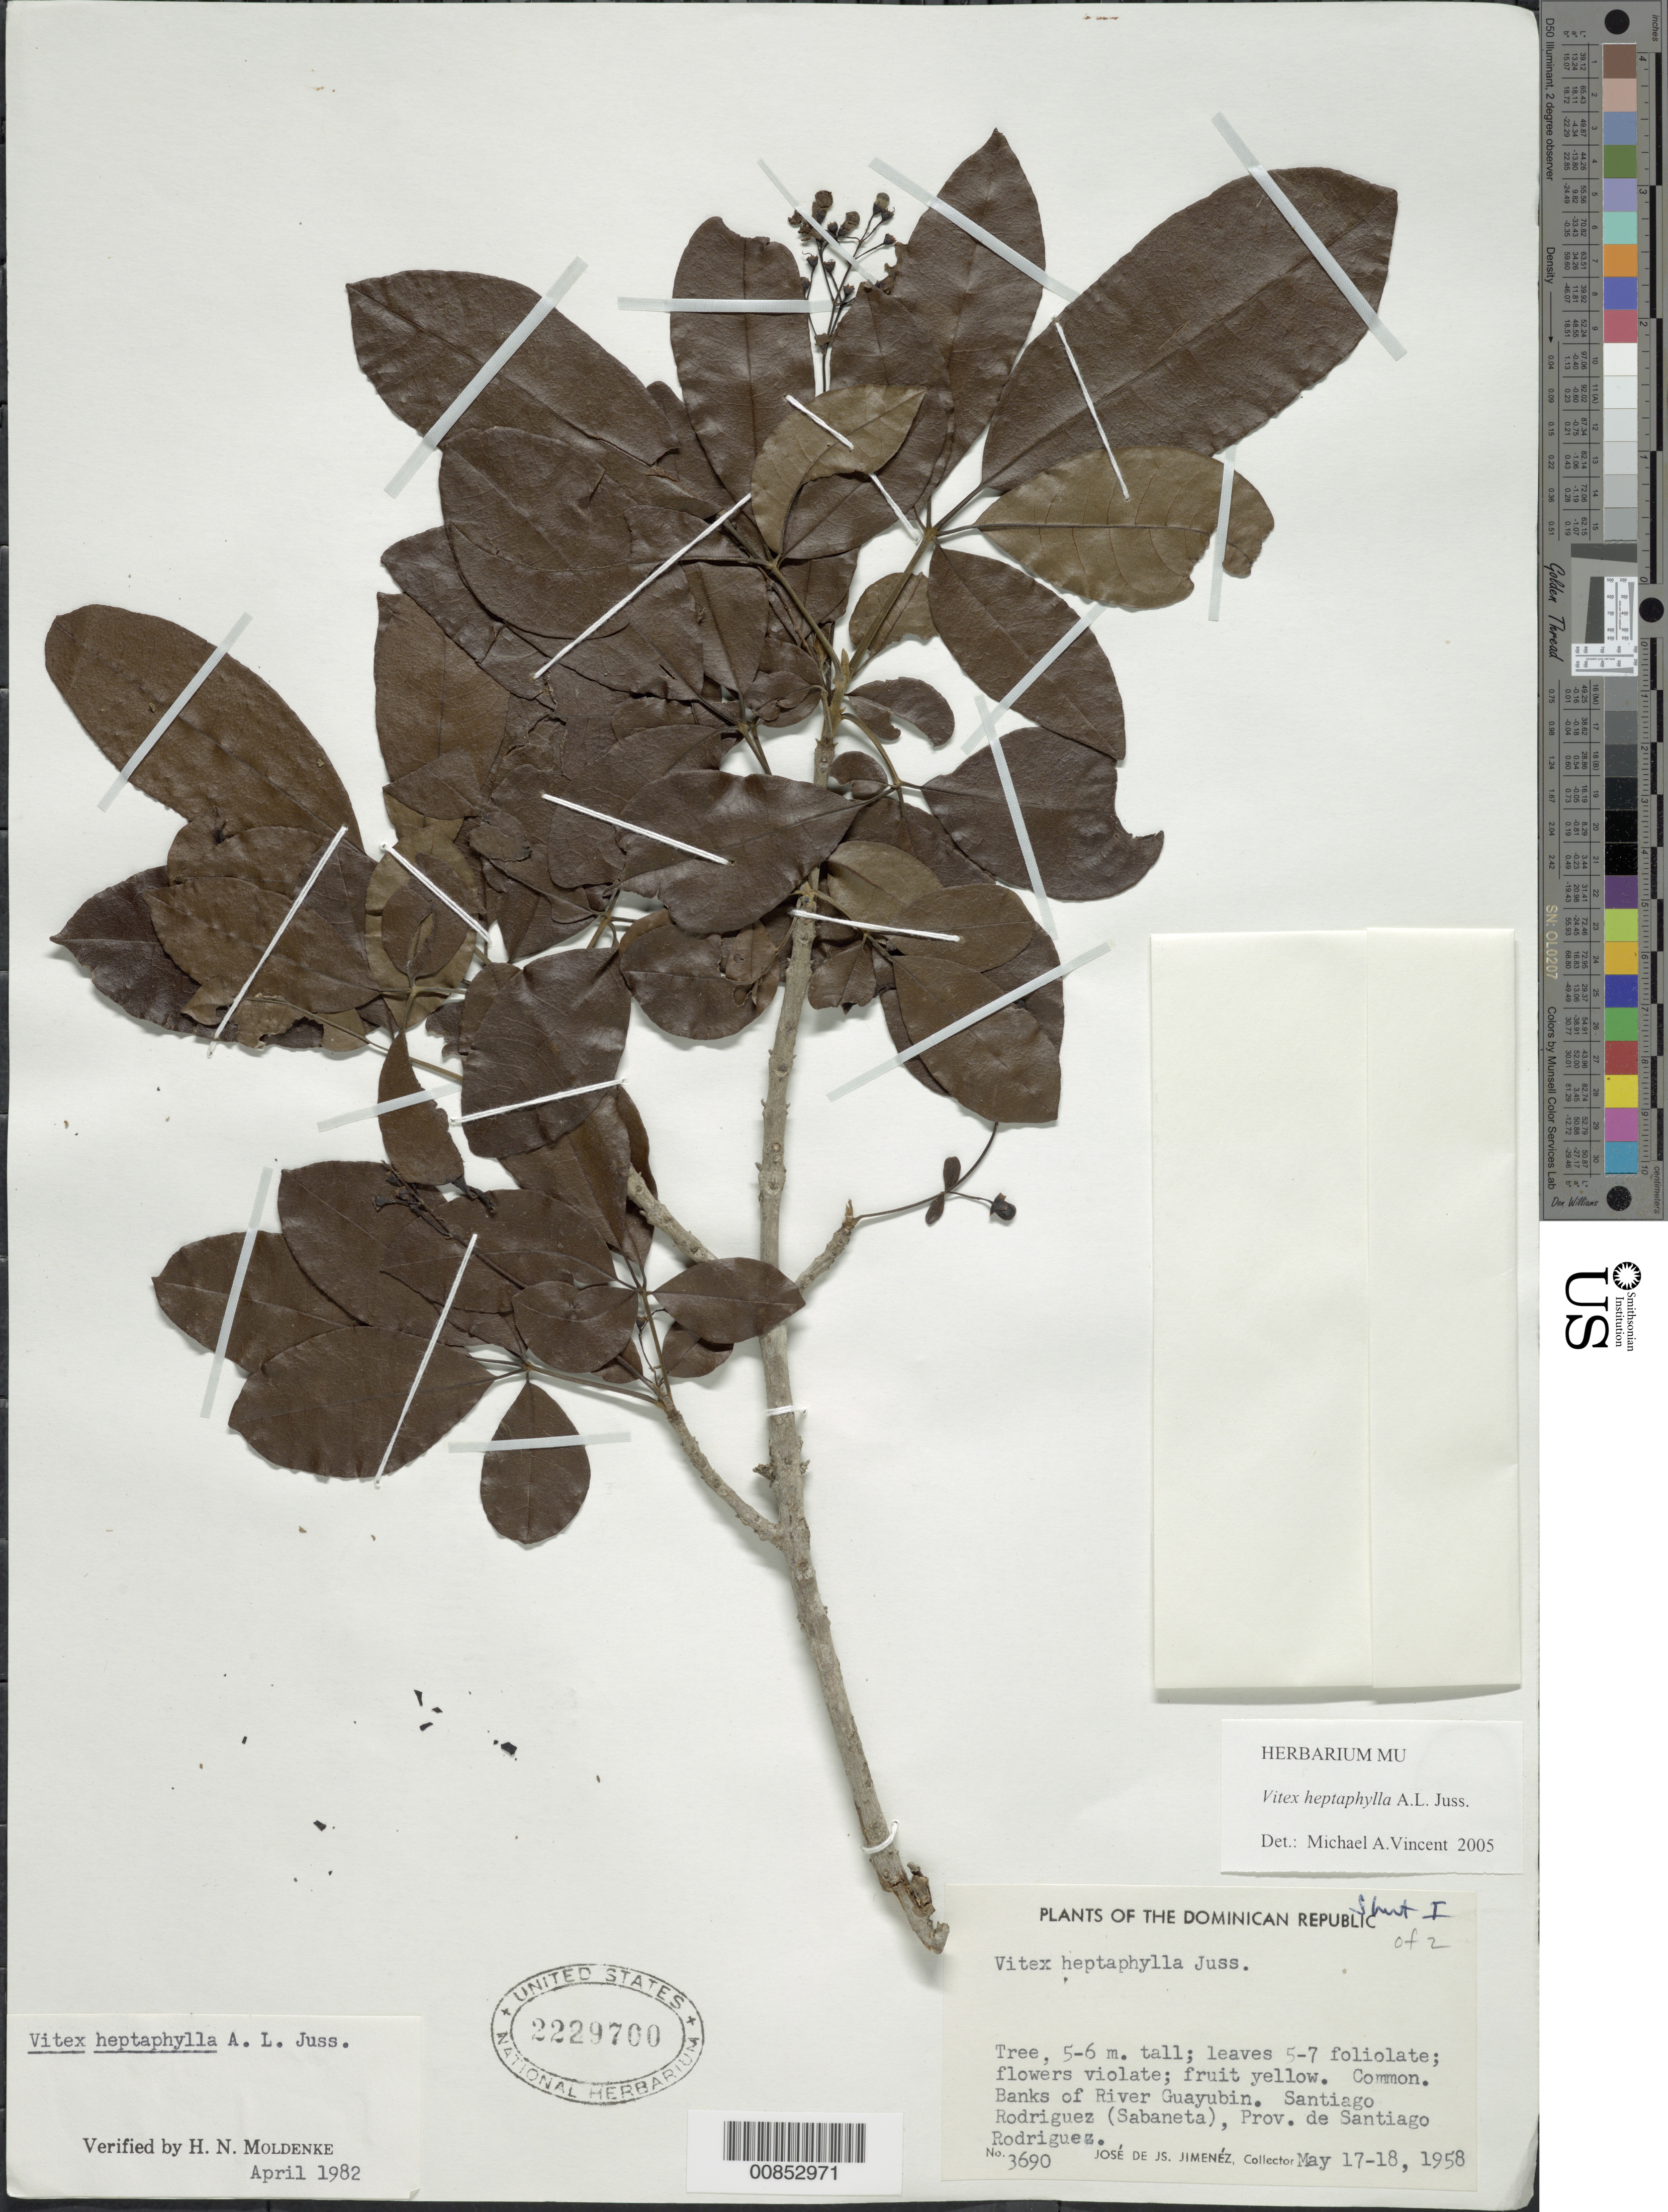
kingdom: Plantae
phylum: Tracheophyta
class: Magnoliopsida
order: Lamiales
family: Lamiaceae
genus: Vitex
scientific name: Vitex heptaphylla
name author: A. Juss.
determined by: Vincent, Michael A.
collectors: J. J. Jiménez Almonte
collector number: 3690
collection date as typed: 17 May 1958 to 18 May 1958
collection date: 1958-05-17/1958-05-18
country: Dominican Republic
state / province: Santiago Rodríguez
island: Hispaniola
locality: River Guayubin, Santiago Rodriguez (Sabaneta)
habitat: River banks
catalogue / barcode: US 2229700